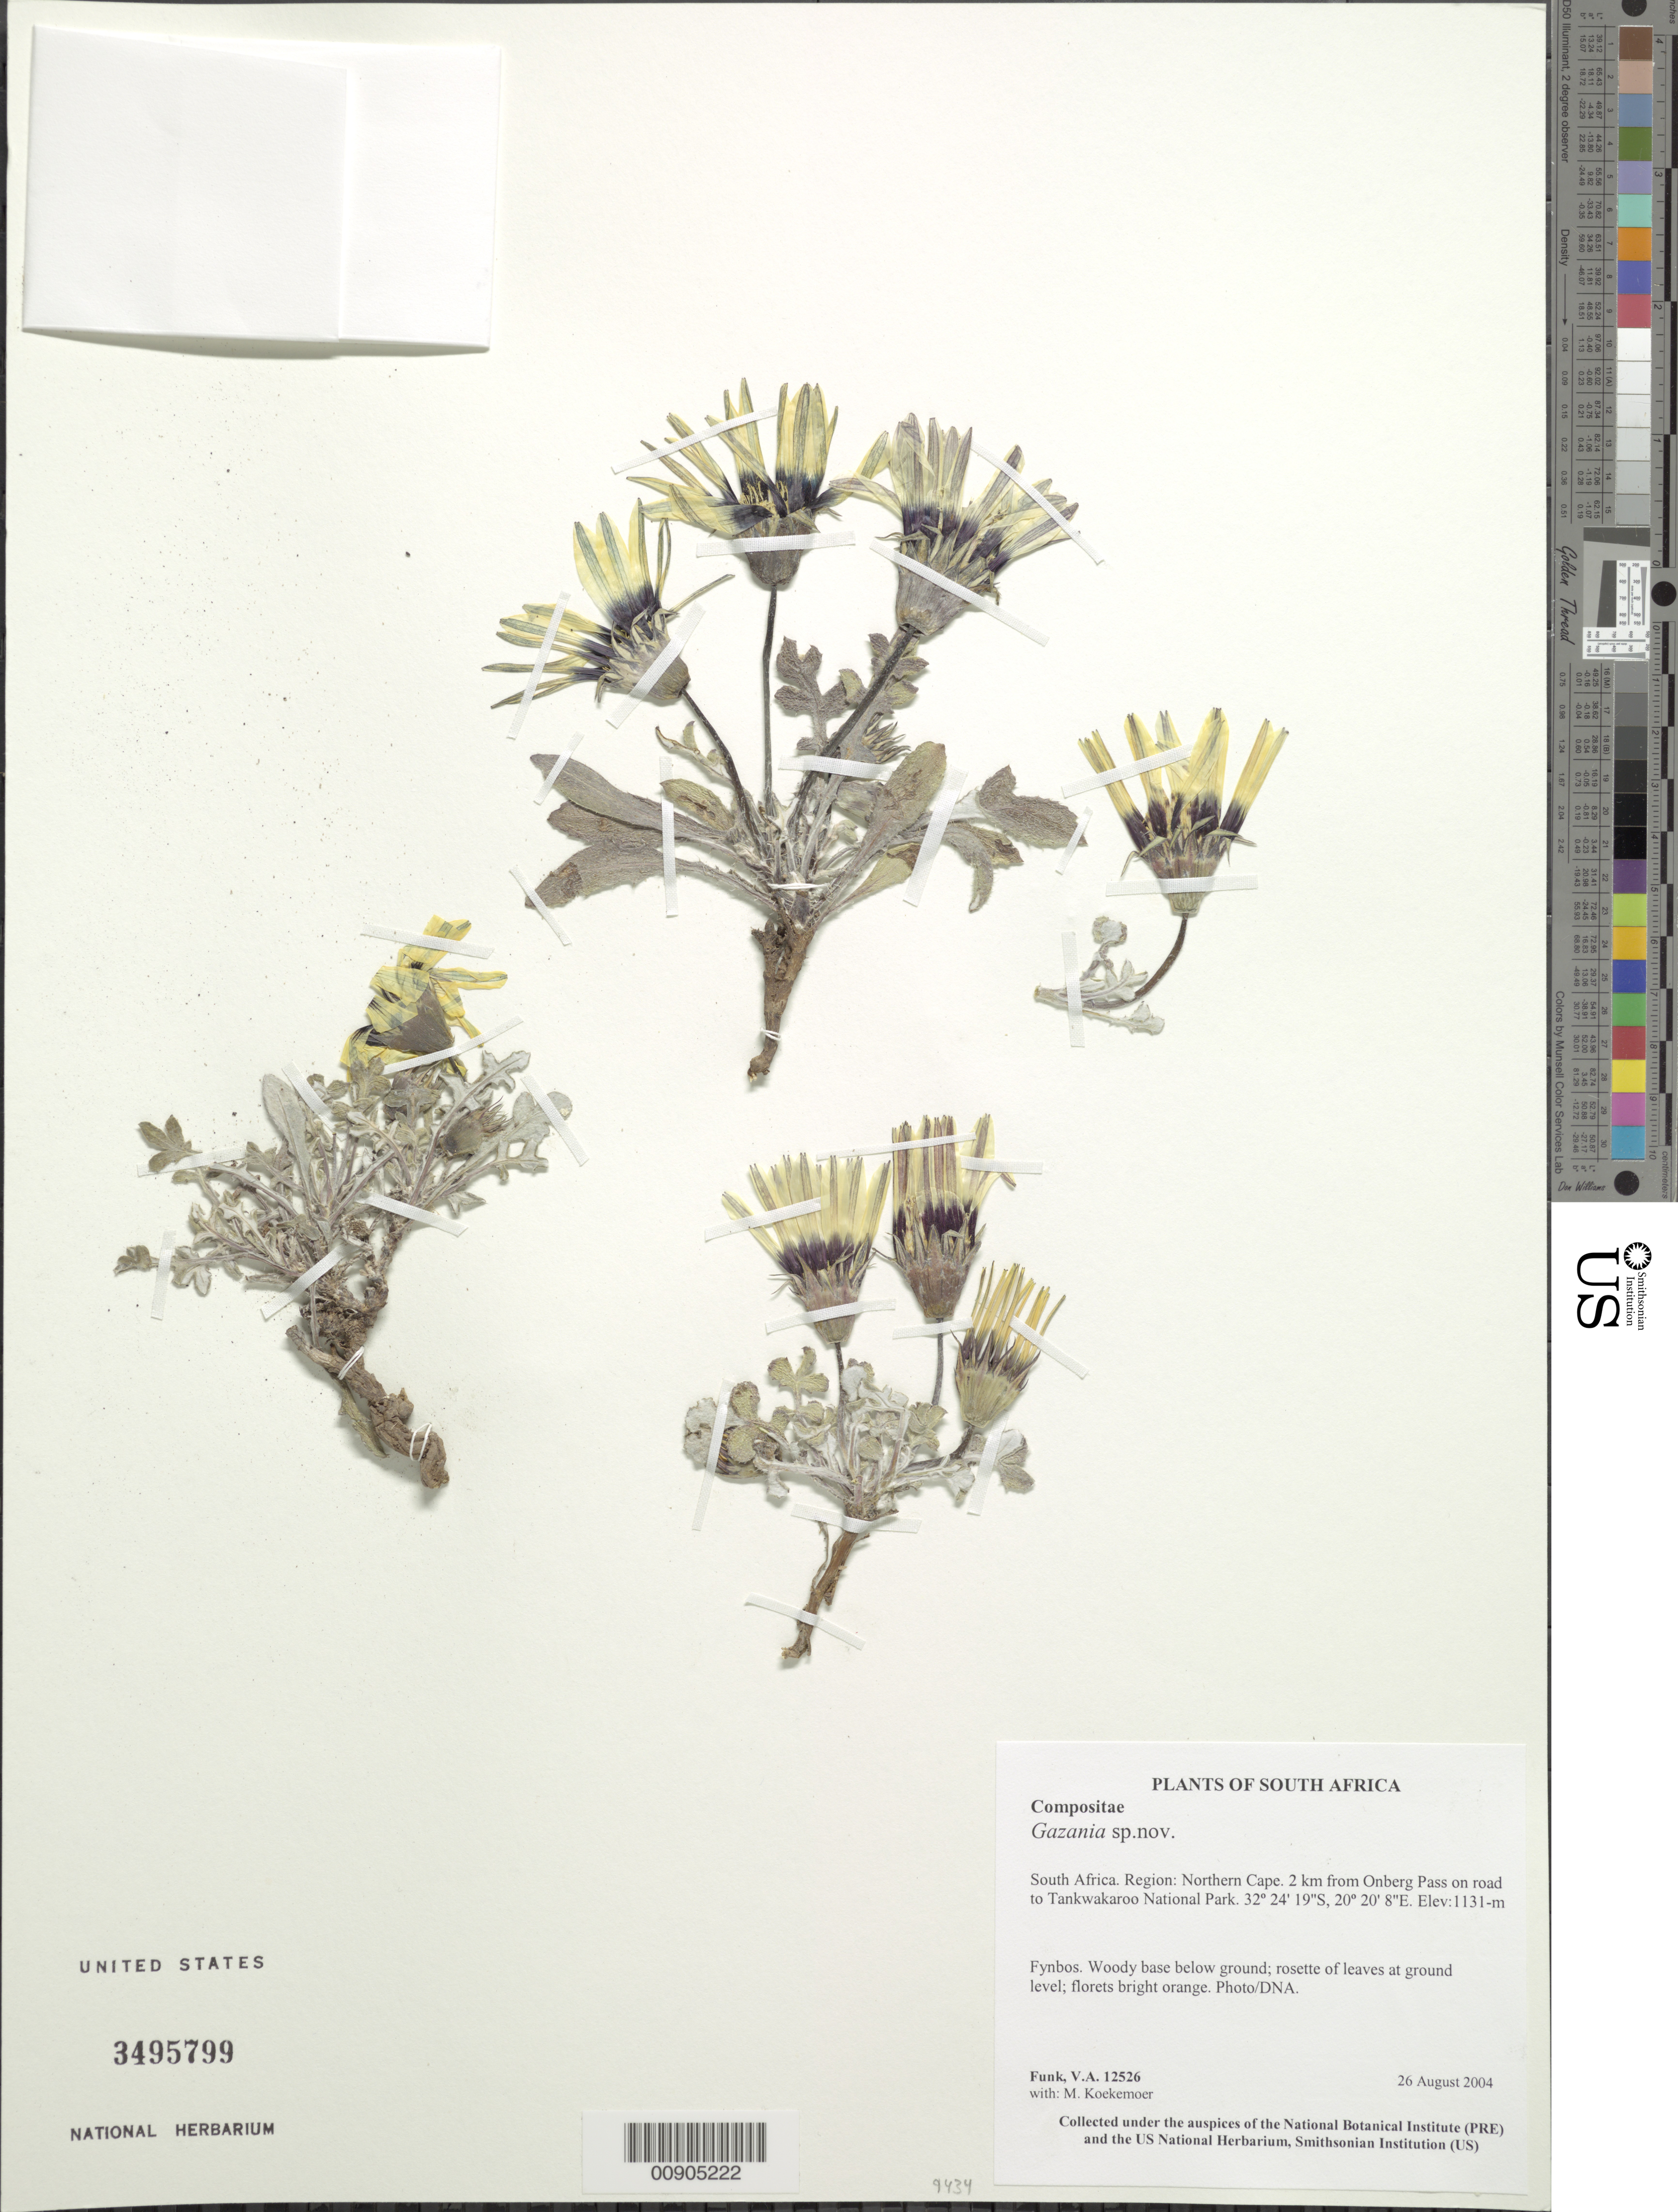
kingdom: Plantae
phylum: Tracheophyta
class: Magnoliopsida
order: Asterales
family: Asteraceae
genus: Gazania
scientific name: Gazania sp.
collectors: V. Funk & M. Koekemoer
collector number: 12526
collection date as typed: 26 August 2004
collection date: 2004-08-26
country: South Africa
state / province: Northern Cape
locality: Northern Cape, 2 km from Onberg Pass, road to Tankwakaroo National Park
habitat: Fynbos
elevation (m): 1131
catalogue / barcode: US 3495799